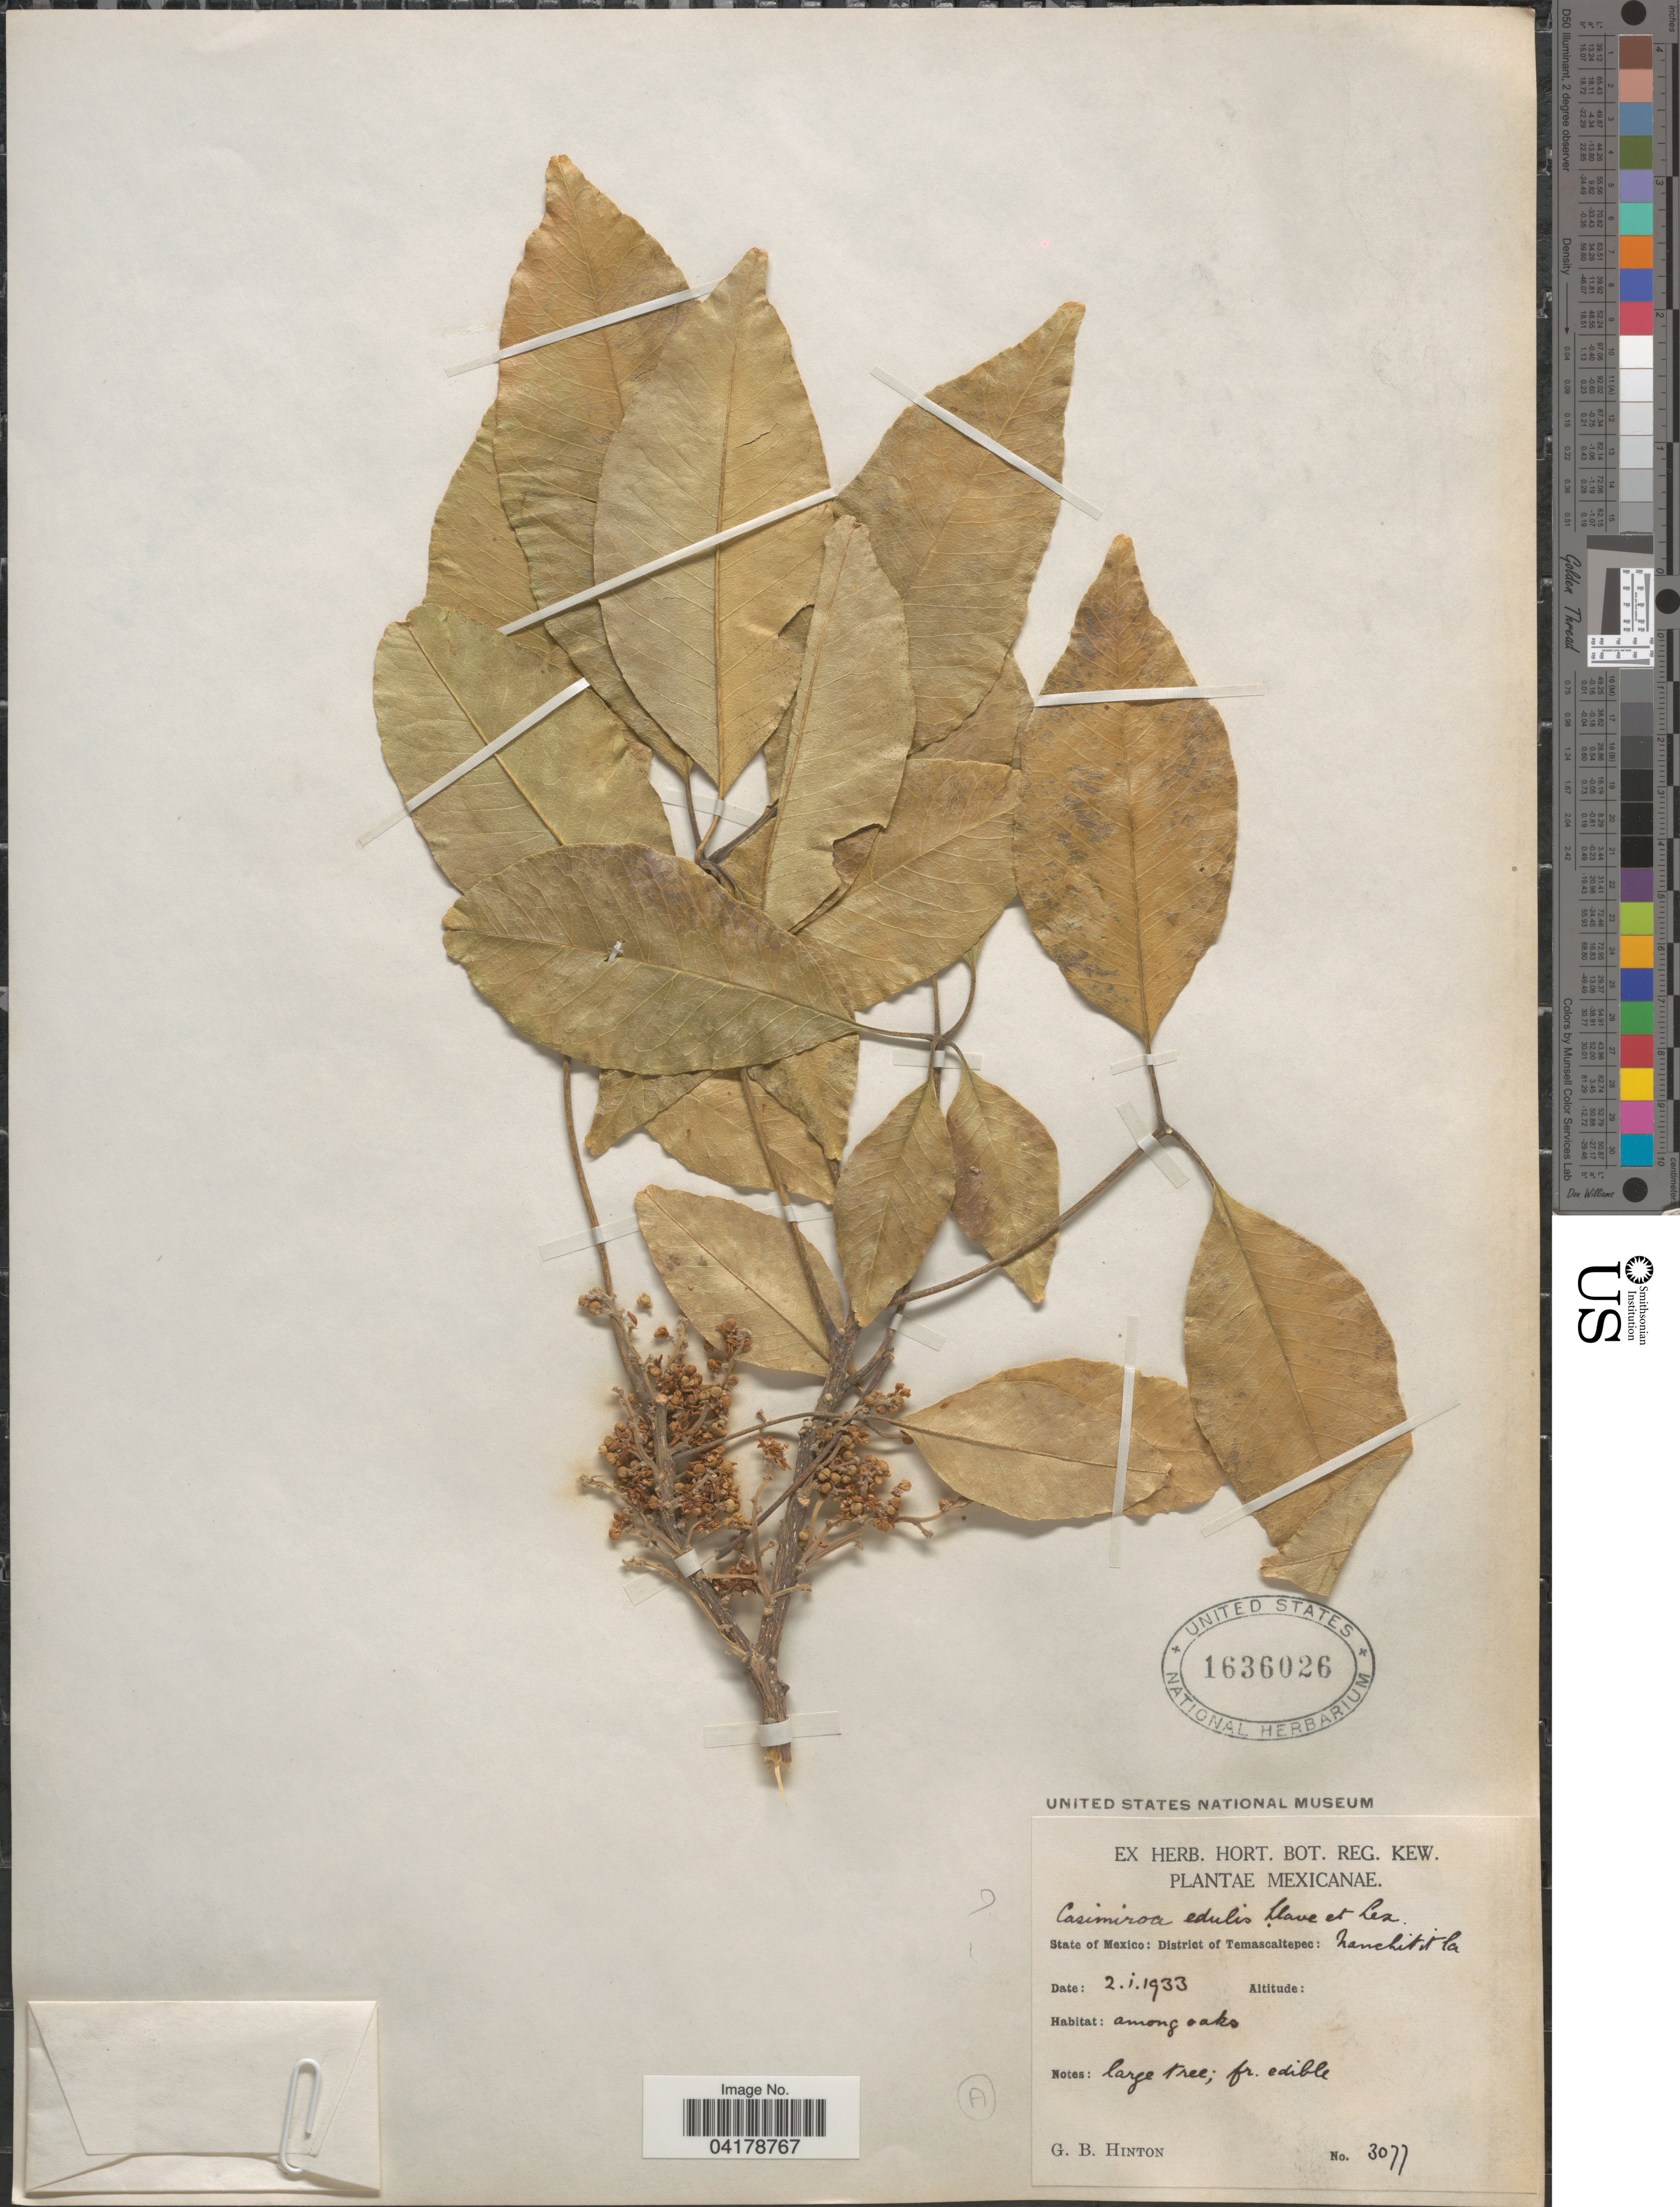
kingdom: Plantae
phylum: Tracheophyta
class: Magnoliopsida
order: Sapindales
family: Rutaceae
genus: Casimiroa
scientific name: Casimiroa edulis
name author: La Llave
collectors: G. B. Hinton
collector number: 3077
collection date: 1933-01-02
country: Mexico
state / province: México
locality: District of Temascaltepec: Nanchititla.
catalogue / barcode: US 1636026